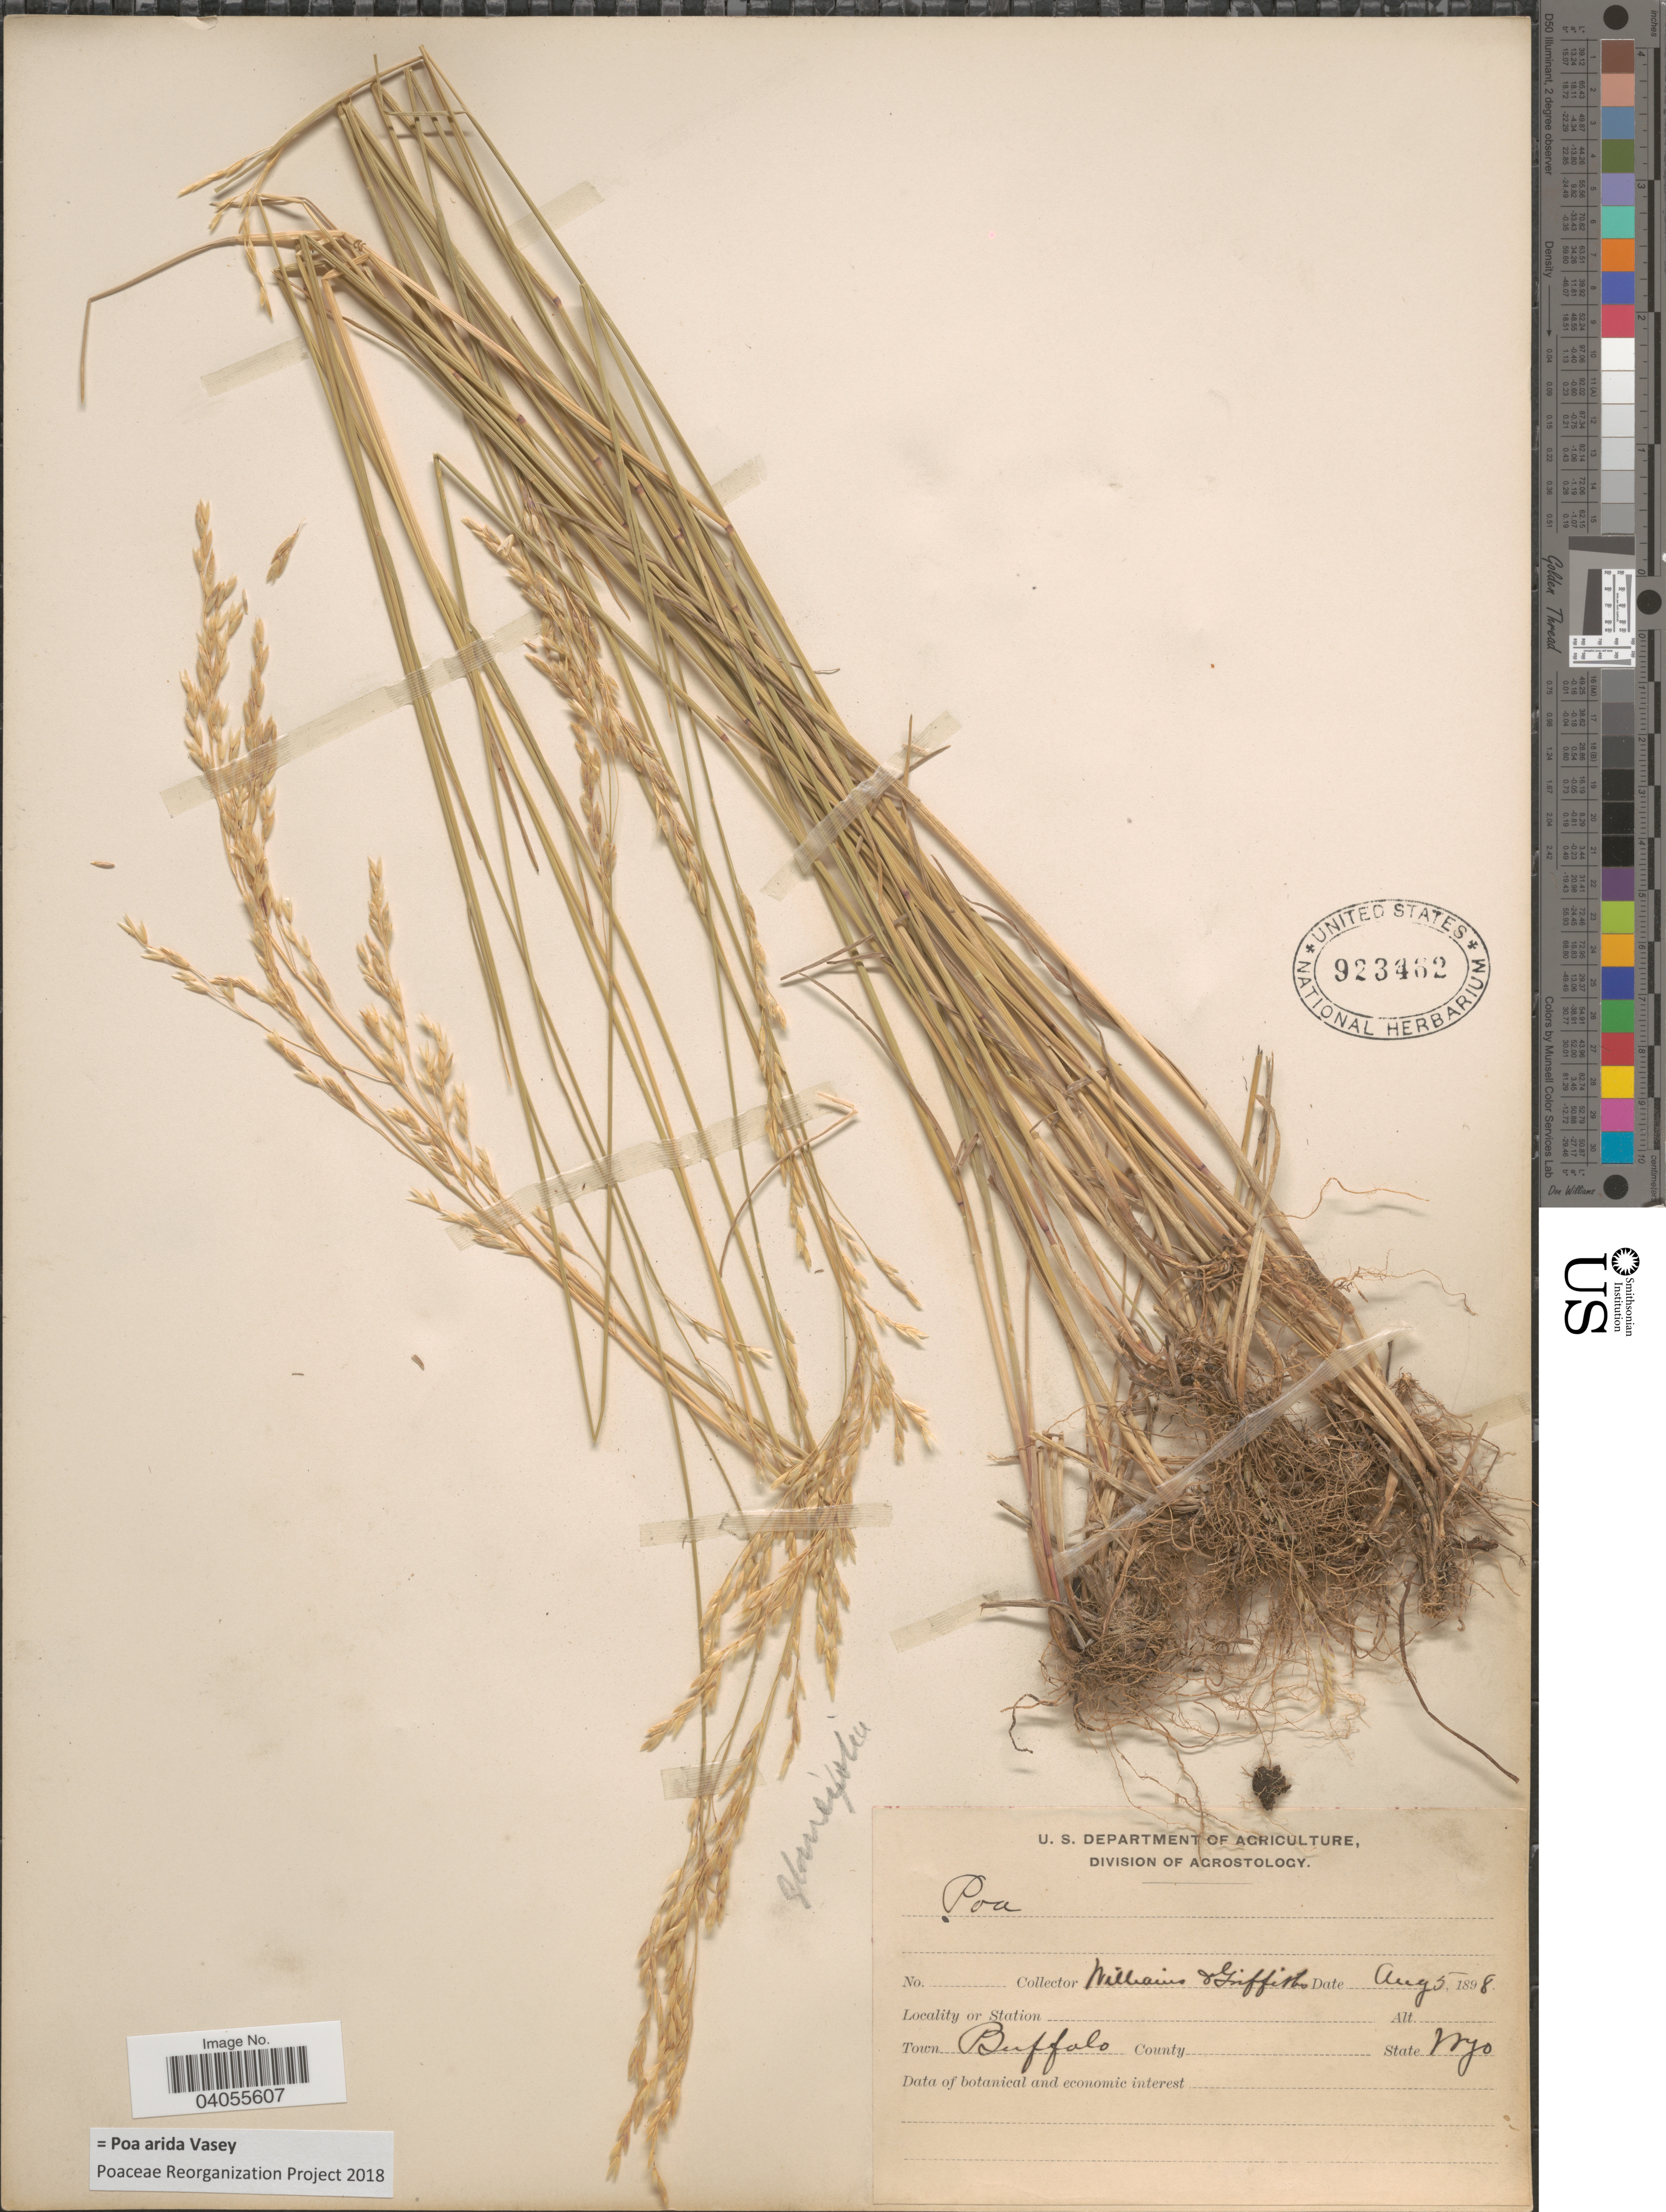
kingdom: Plantae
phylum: Tracheophyta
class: Liliopsida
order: Poales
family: Poaceae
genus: Poa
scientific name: Poa arida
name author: Vasey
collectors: -- Williams & -- Griffiths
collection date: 1898-08-05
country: United States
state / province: Wyoming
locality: Town Buffalo.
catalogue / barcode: US 923462